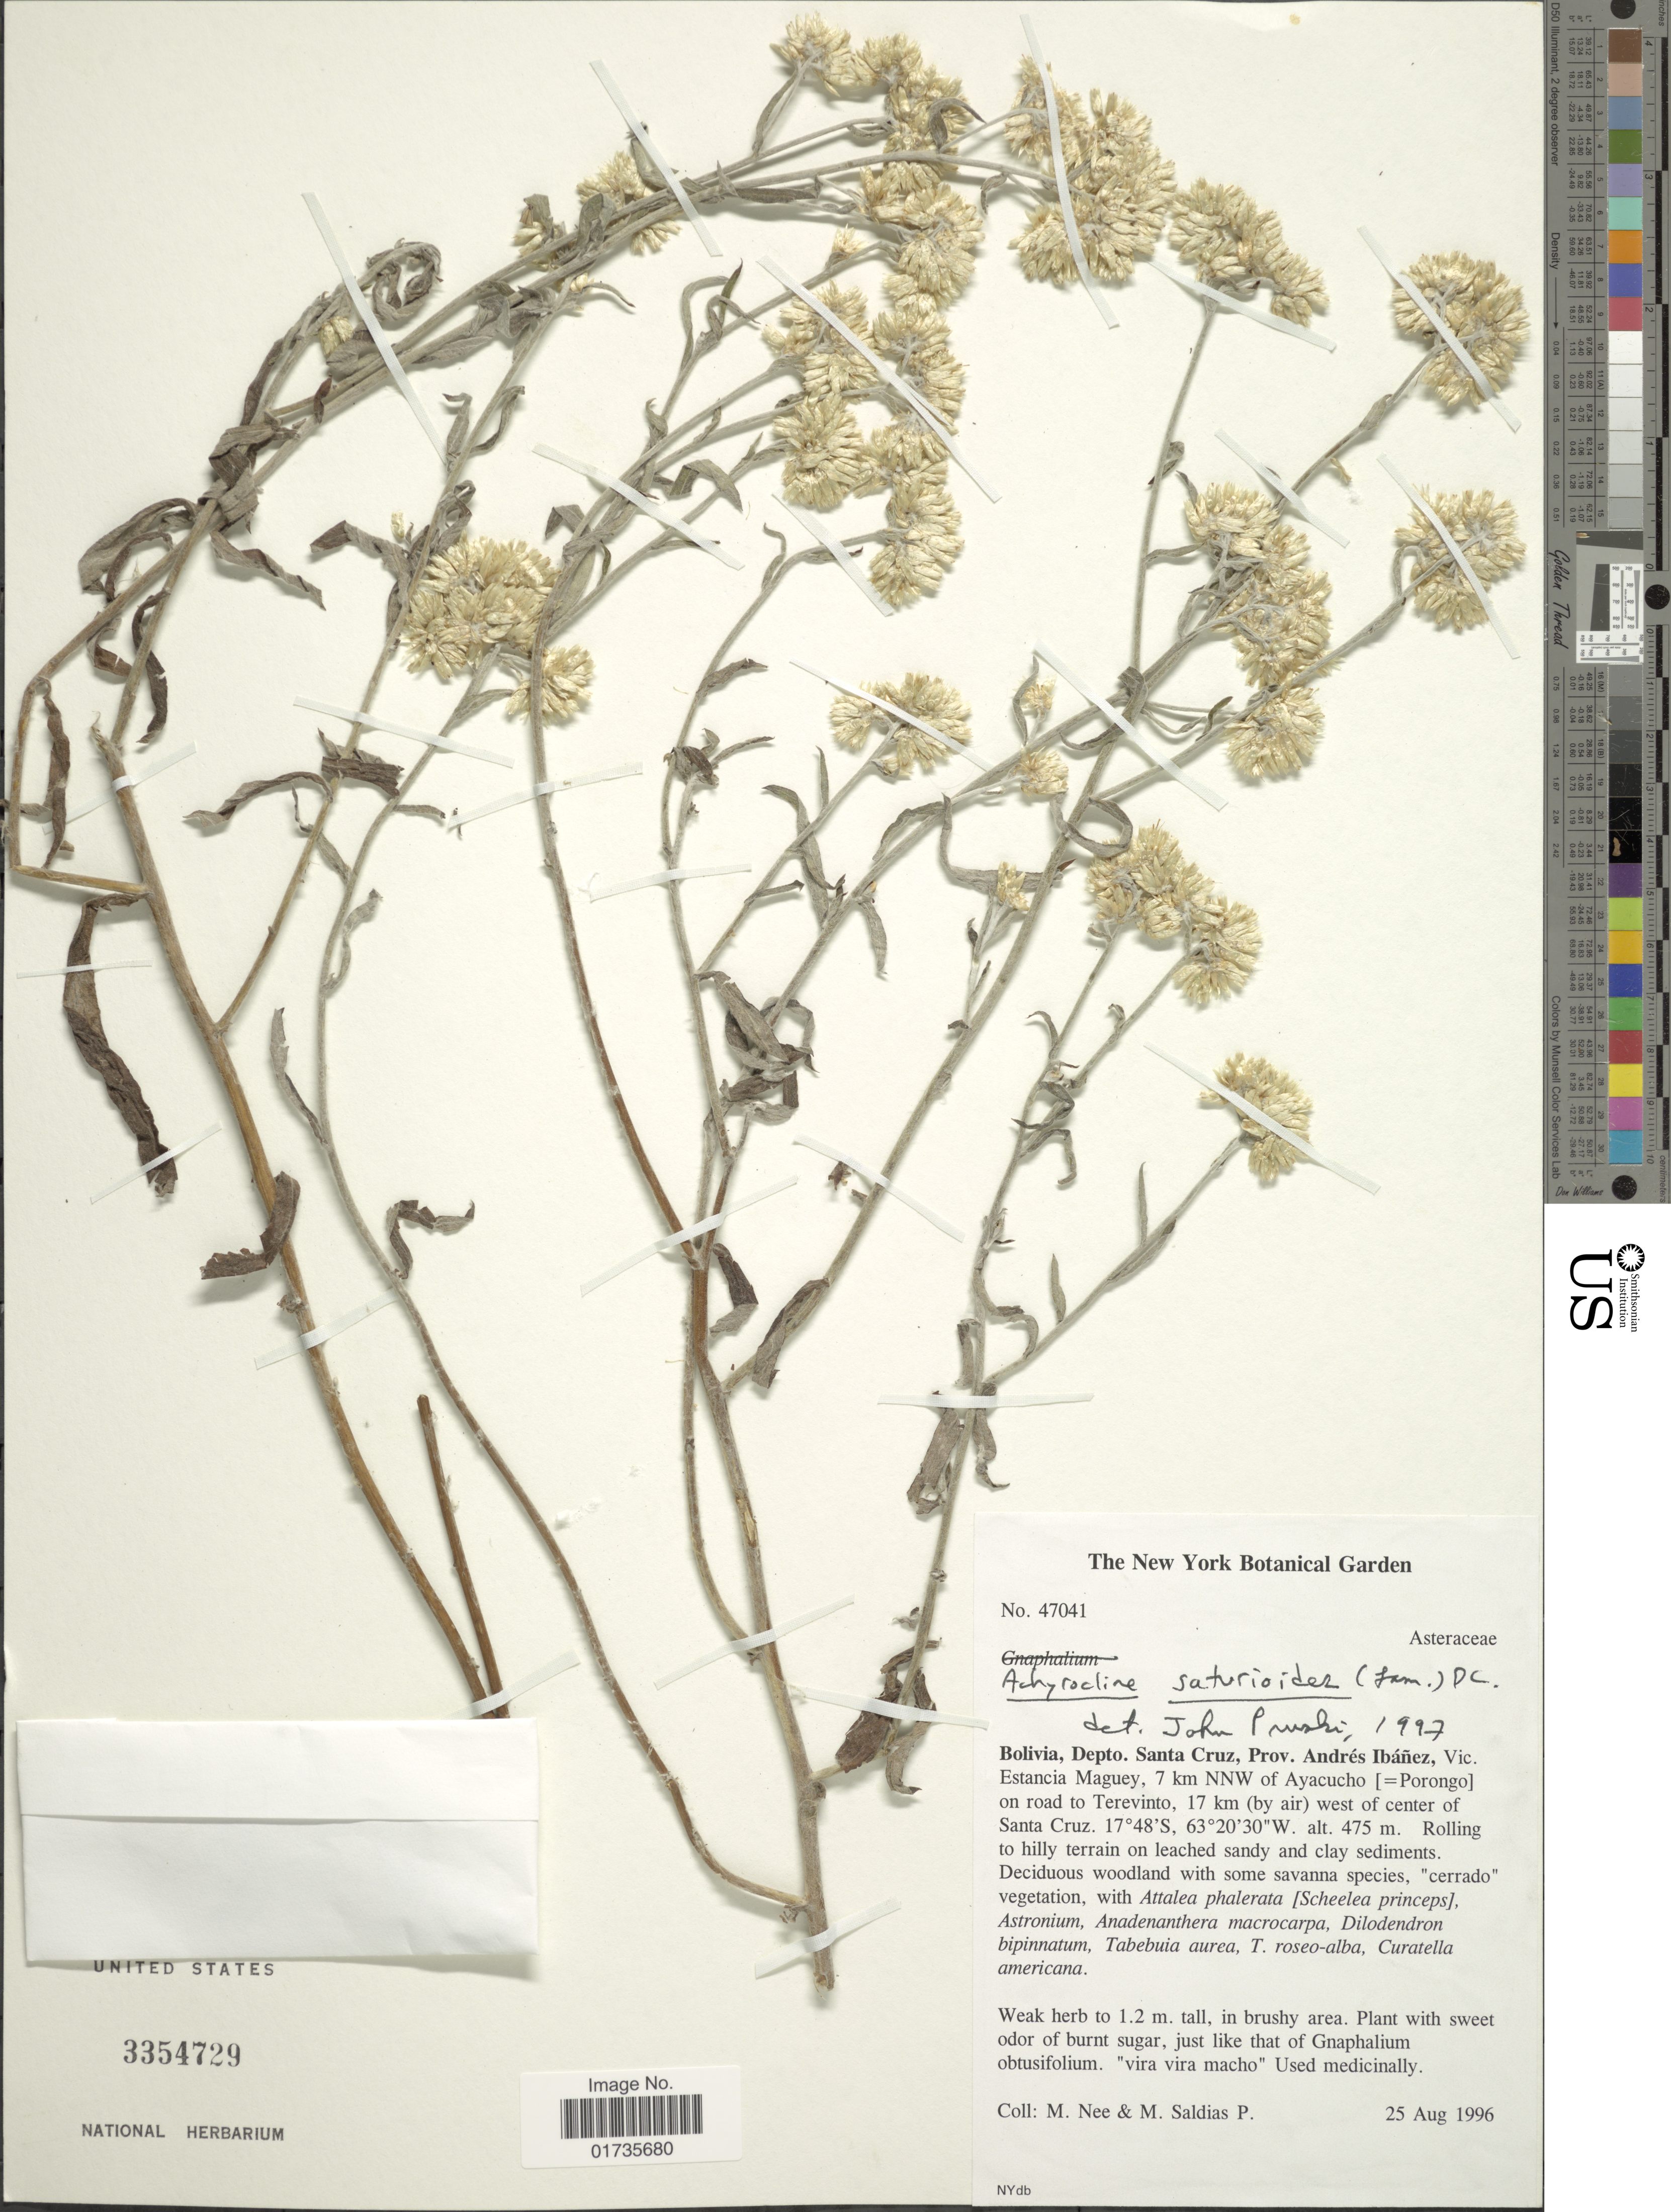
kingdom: Plantae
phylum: Tracheophyta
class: Magnoliopsida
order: Asterales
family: Asteraceae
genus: Achyrocline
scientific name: Achyrocline satureioides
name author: (Lam.) DC.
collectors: M. Nee & M. Saldias P.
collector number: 47041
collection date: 1996-08-25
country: Bolivia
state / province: Santa Cruz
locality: Depto Santa Cruz, Prov. Andrés Ibáñez, Vic Estancia Maguey, 7 km NNW of Ayacucho [=Porongo] on road to Terevinto, 17 km (by hair) west of center of Santa Cruz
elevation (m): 475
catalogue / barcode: US 3354729